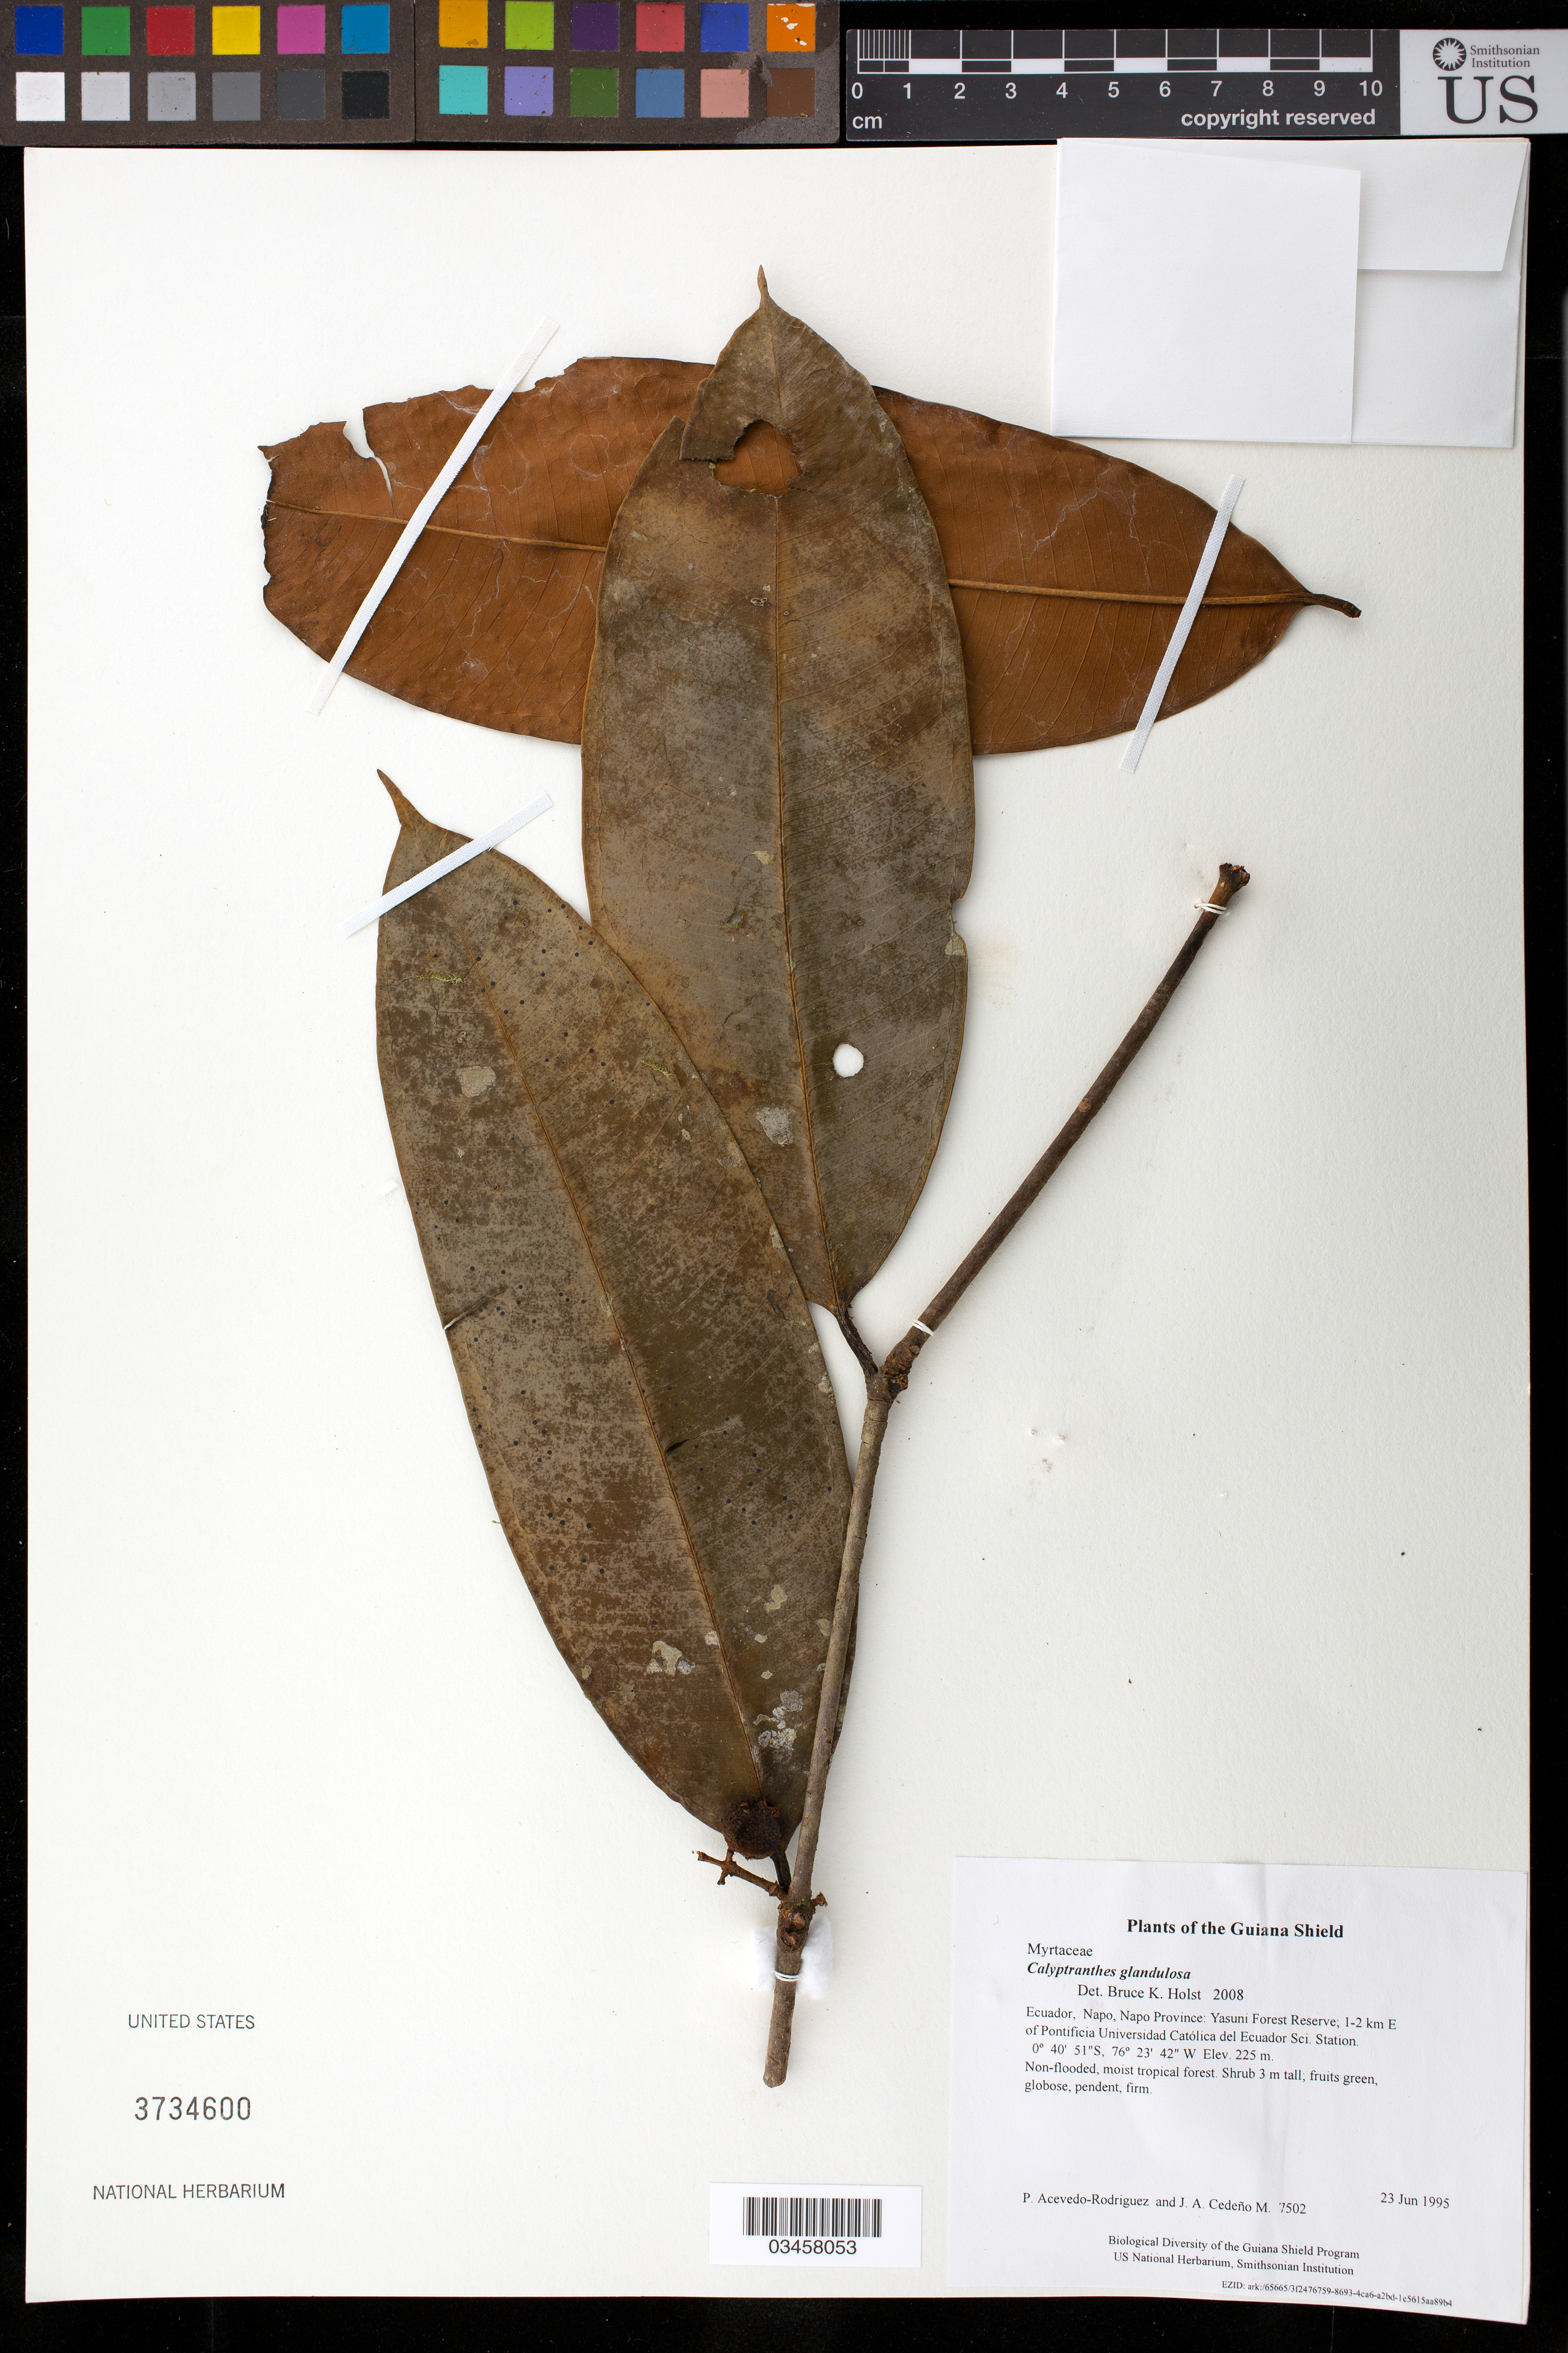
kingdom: Plantae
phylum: Tracheophyta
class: Magnoliopsida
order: Myrtales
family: Myrtaceae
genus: Myrcia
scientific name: Myrcia adenophylla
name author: A.R. Lourenço & E. Lucas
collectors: P. Acevedo-Rodr.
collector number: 7502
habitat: Non-flooded, moist tropical forest.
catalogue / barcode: US 3734600